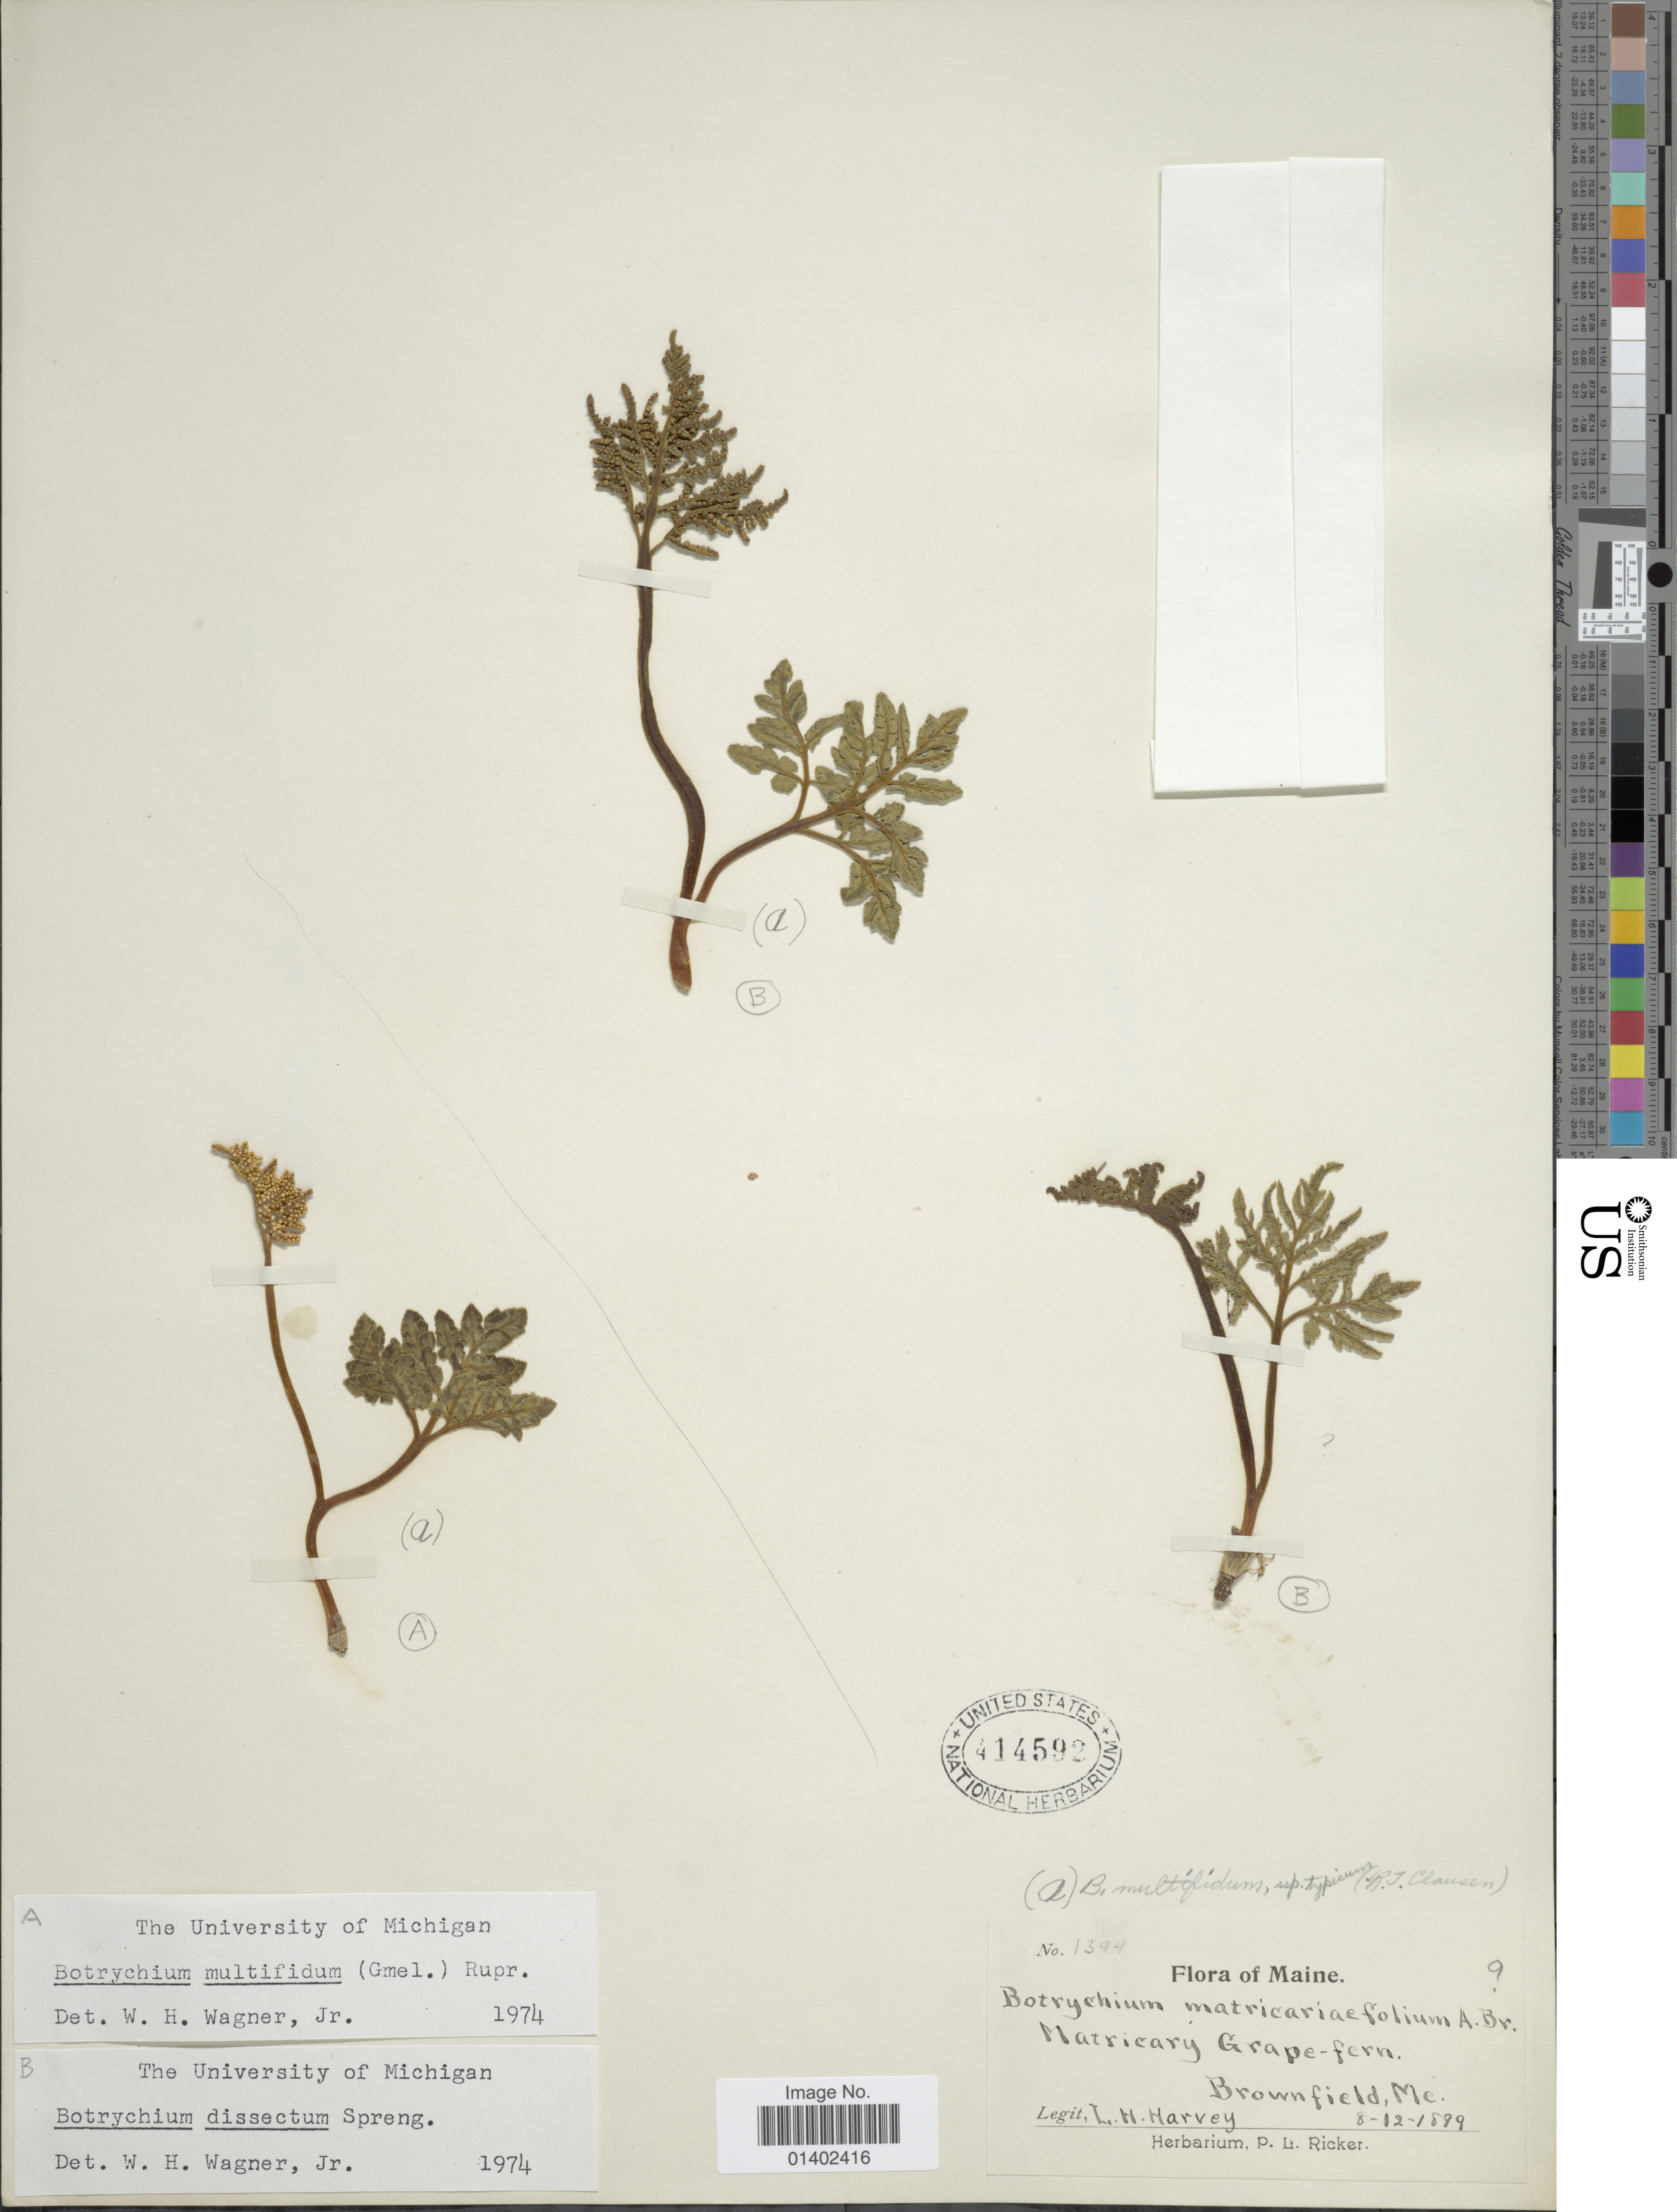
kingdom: Plantae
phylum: Tracheophyta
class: Polypodiopsida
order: Ophioglossales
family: Ophioglossaceae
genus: Botrychium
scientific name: Botrychium multifidum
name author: (J.F. Gmel.) Rupr.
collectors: L. H. Harvey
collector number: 1394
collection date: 1899-12-08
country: United States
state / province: Maine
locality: Brownfield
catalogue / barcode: US 414592